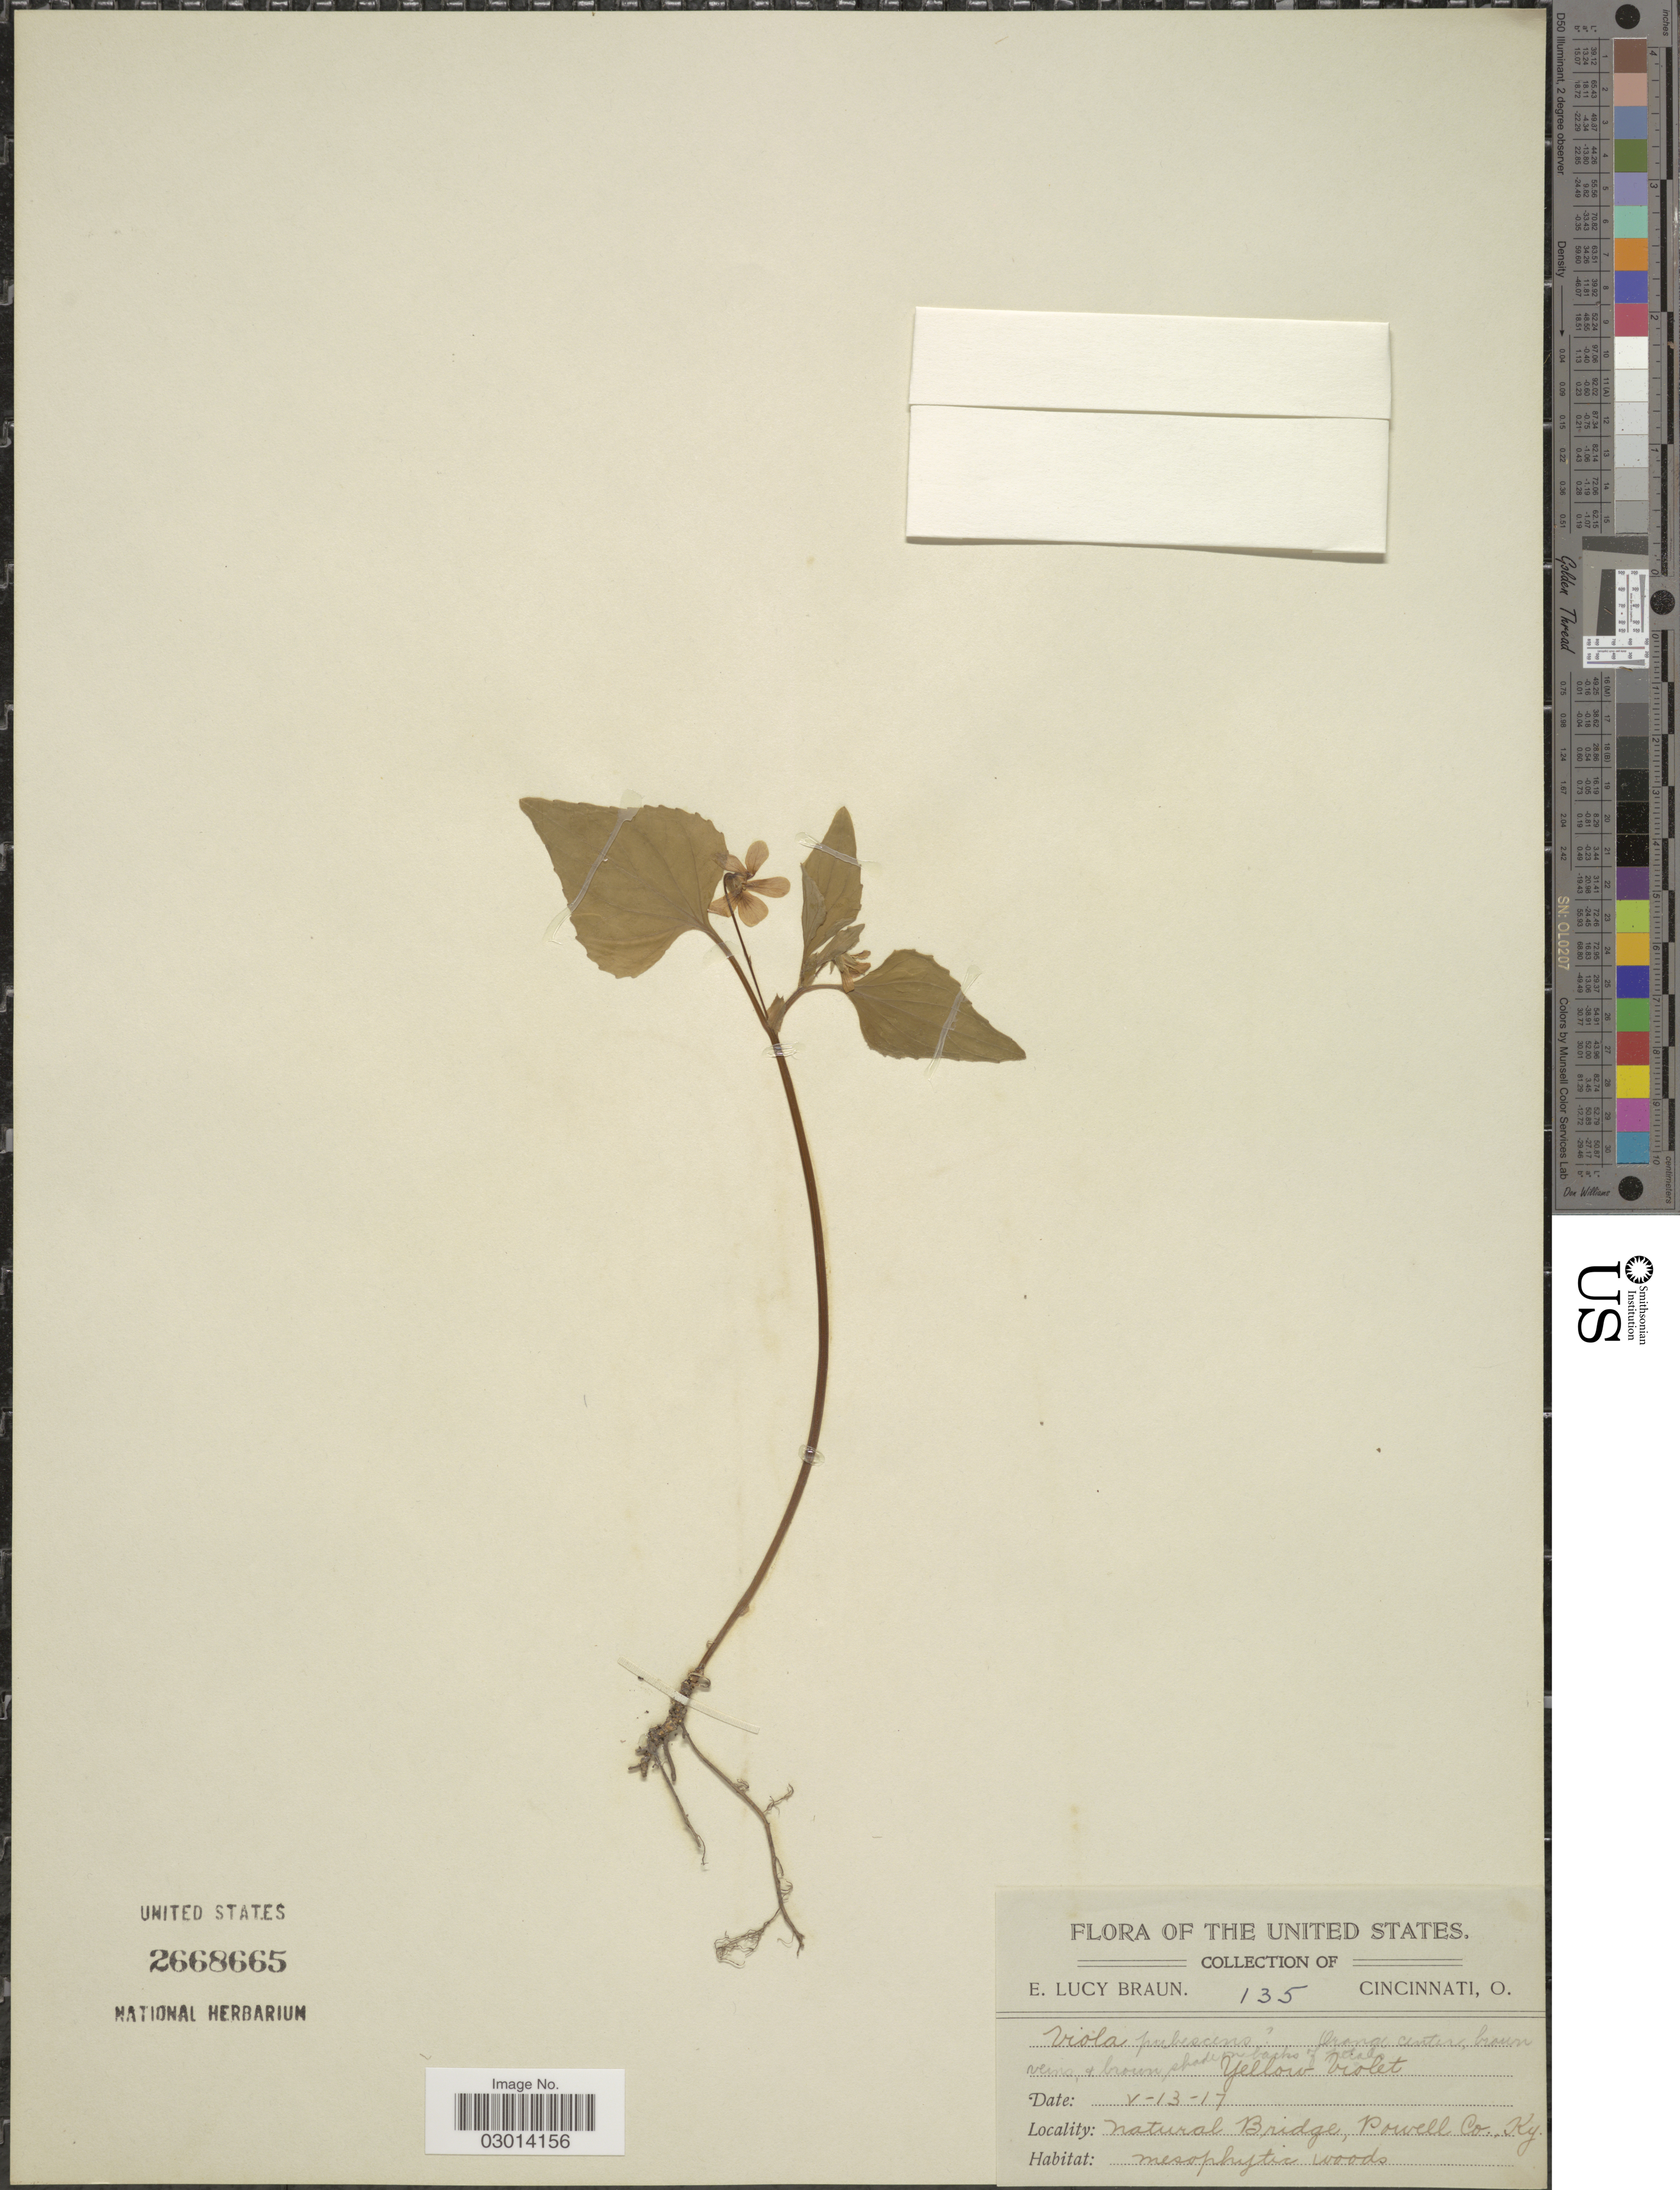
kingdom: Plantae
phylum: Tracheophyta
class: Magnoliopsida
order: Malpighiales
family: Violaceae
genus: Viola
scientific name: Viola pubescens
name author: Aiton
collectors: E. L. Braun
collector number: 135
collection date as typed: Transcribed d/m/y: 13/5/17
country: United States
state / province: Kentucky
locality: Natural Bridge, Powell Co. Ky.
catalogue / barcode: US 2668665